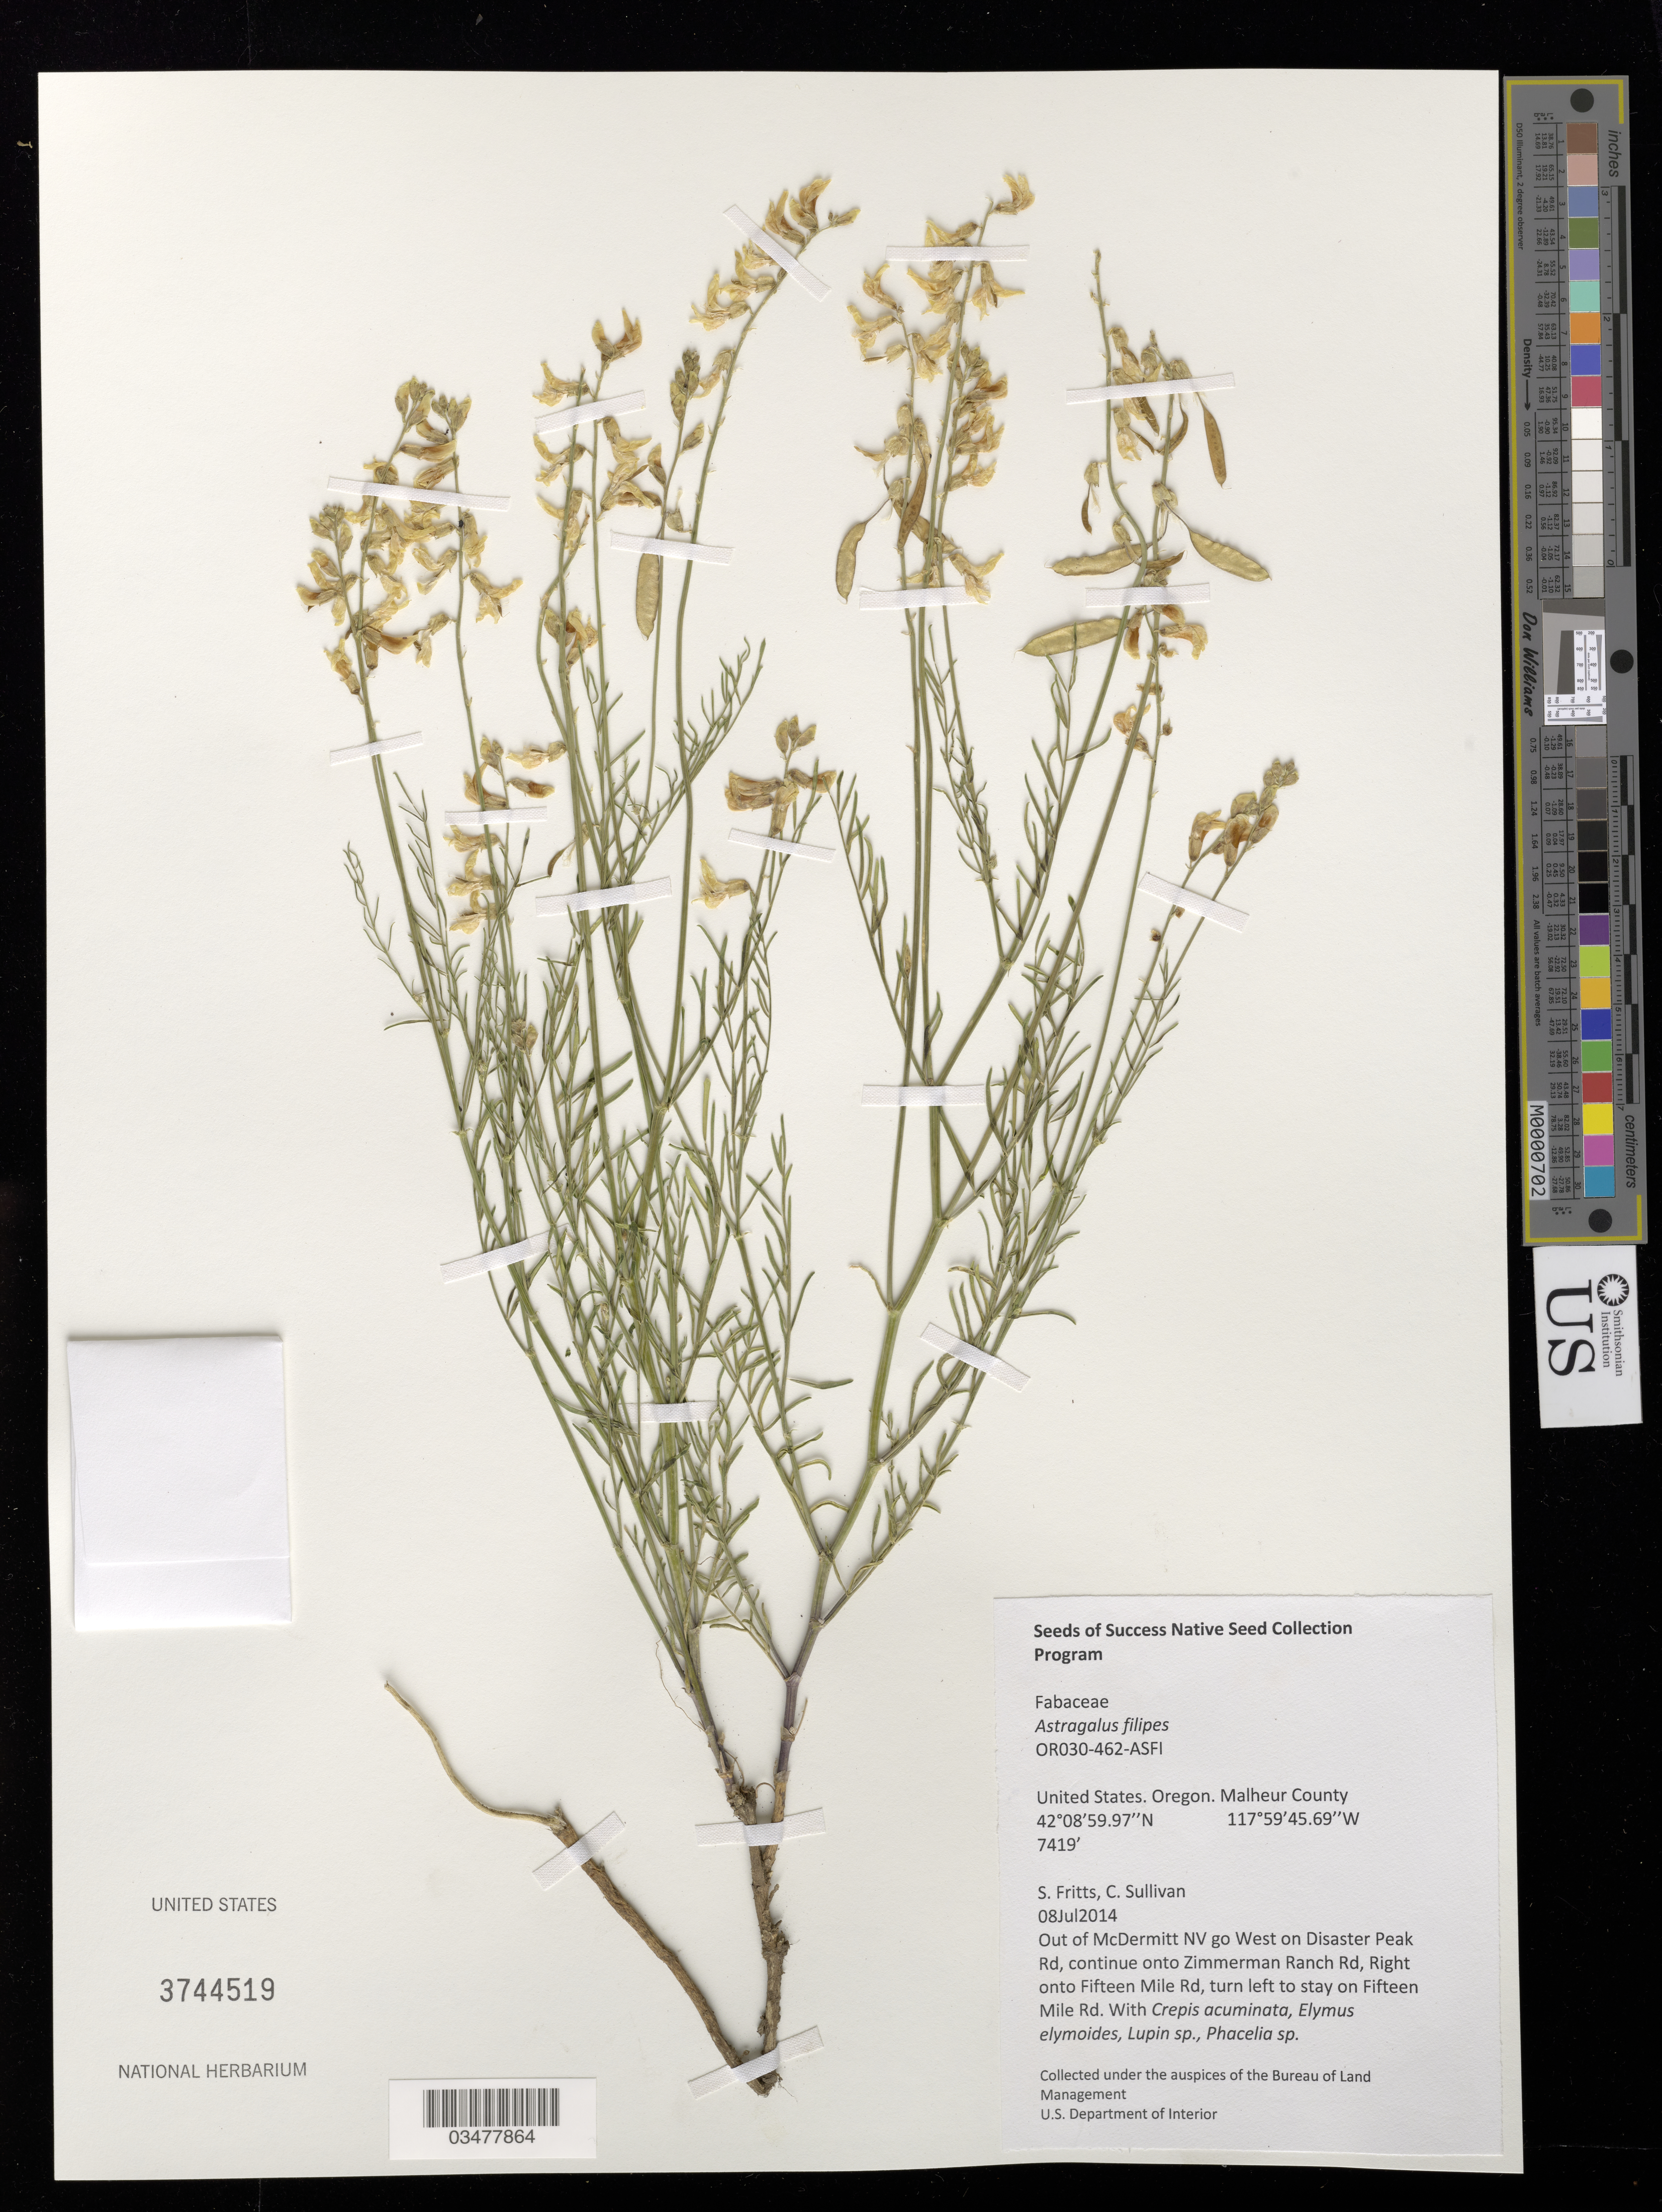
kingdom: Plantae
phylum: Tracheophyta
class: Magnoliopsida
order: Fabales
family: Fabaceae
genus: Astragalus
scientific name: Astragalus filipes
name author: A. Gray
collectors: S. Fritts & C. Sullivan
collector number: OR030-462-ASFI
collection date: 2014-07-08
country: United States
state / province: Oregon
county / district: Malheur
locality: Fifteen Mile Rd.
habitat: With Crepis acuminata, Elymus elymoides, Lupin sp., Phacelia sp.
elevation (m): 2261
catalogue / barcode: US 3744519